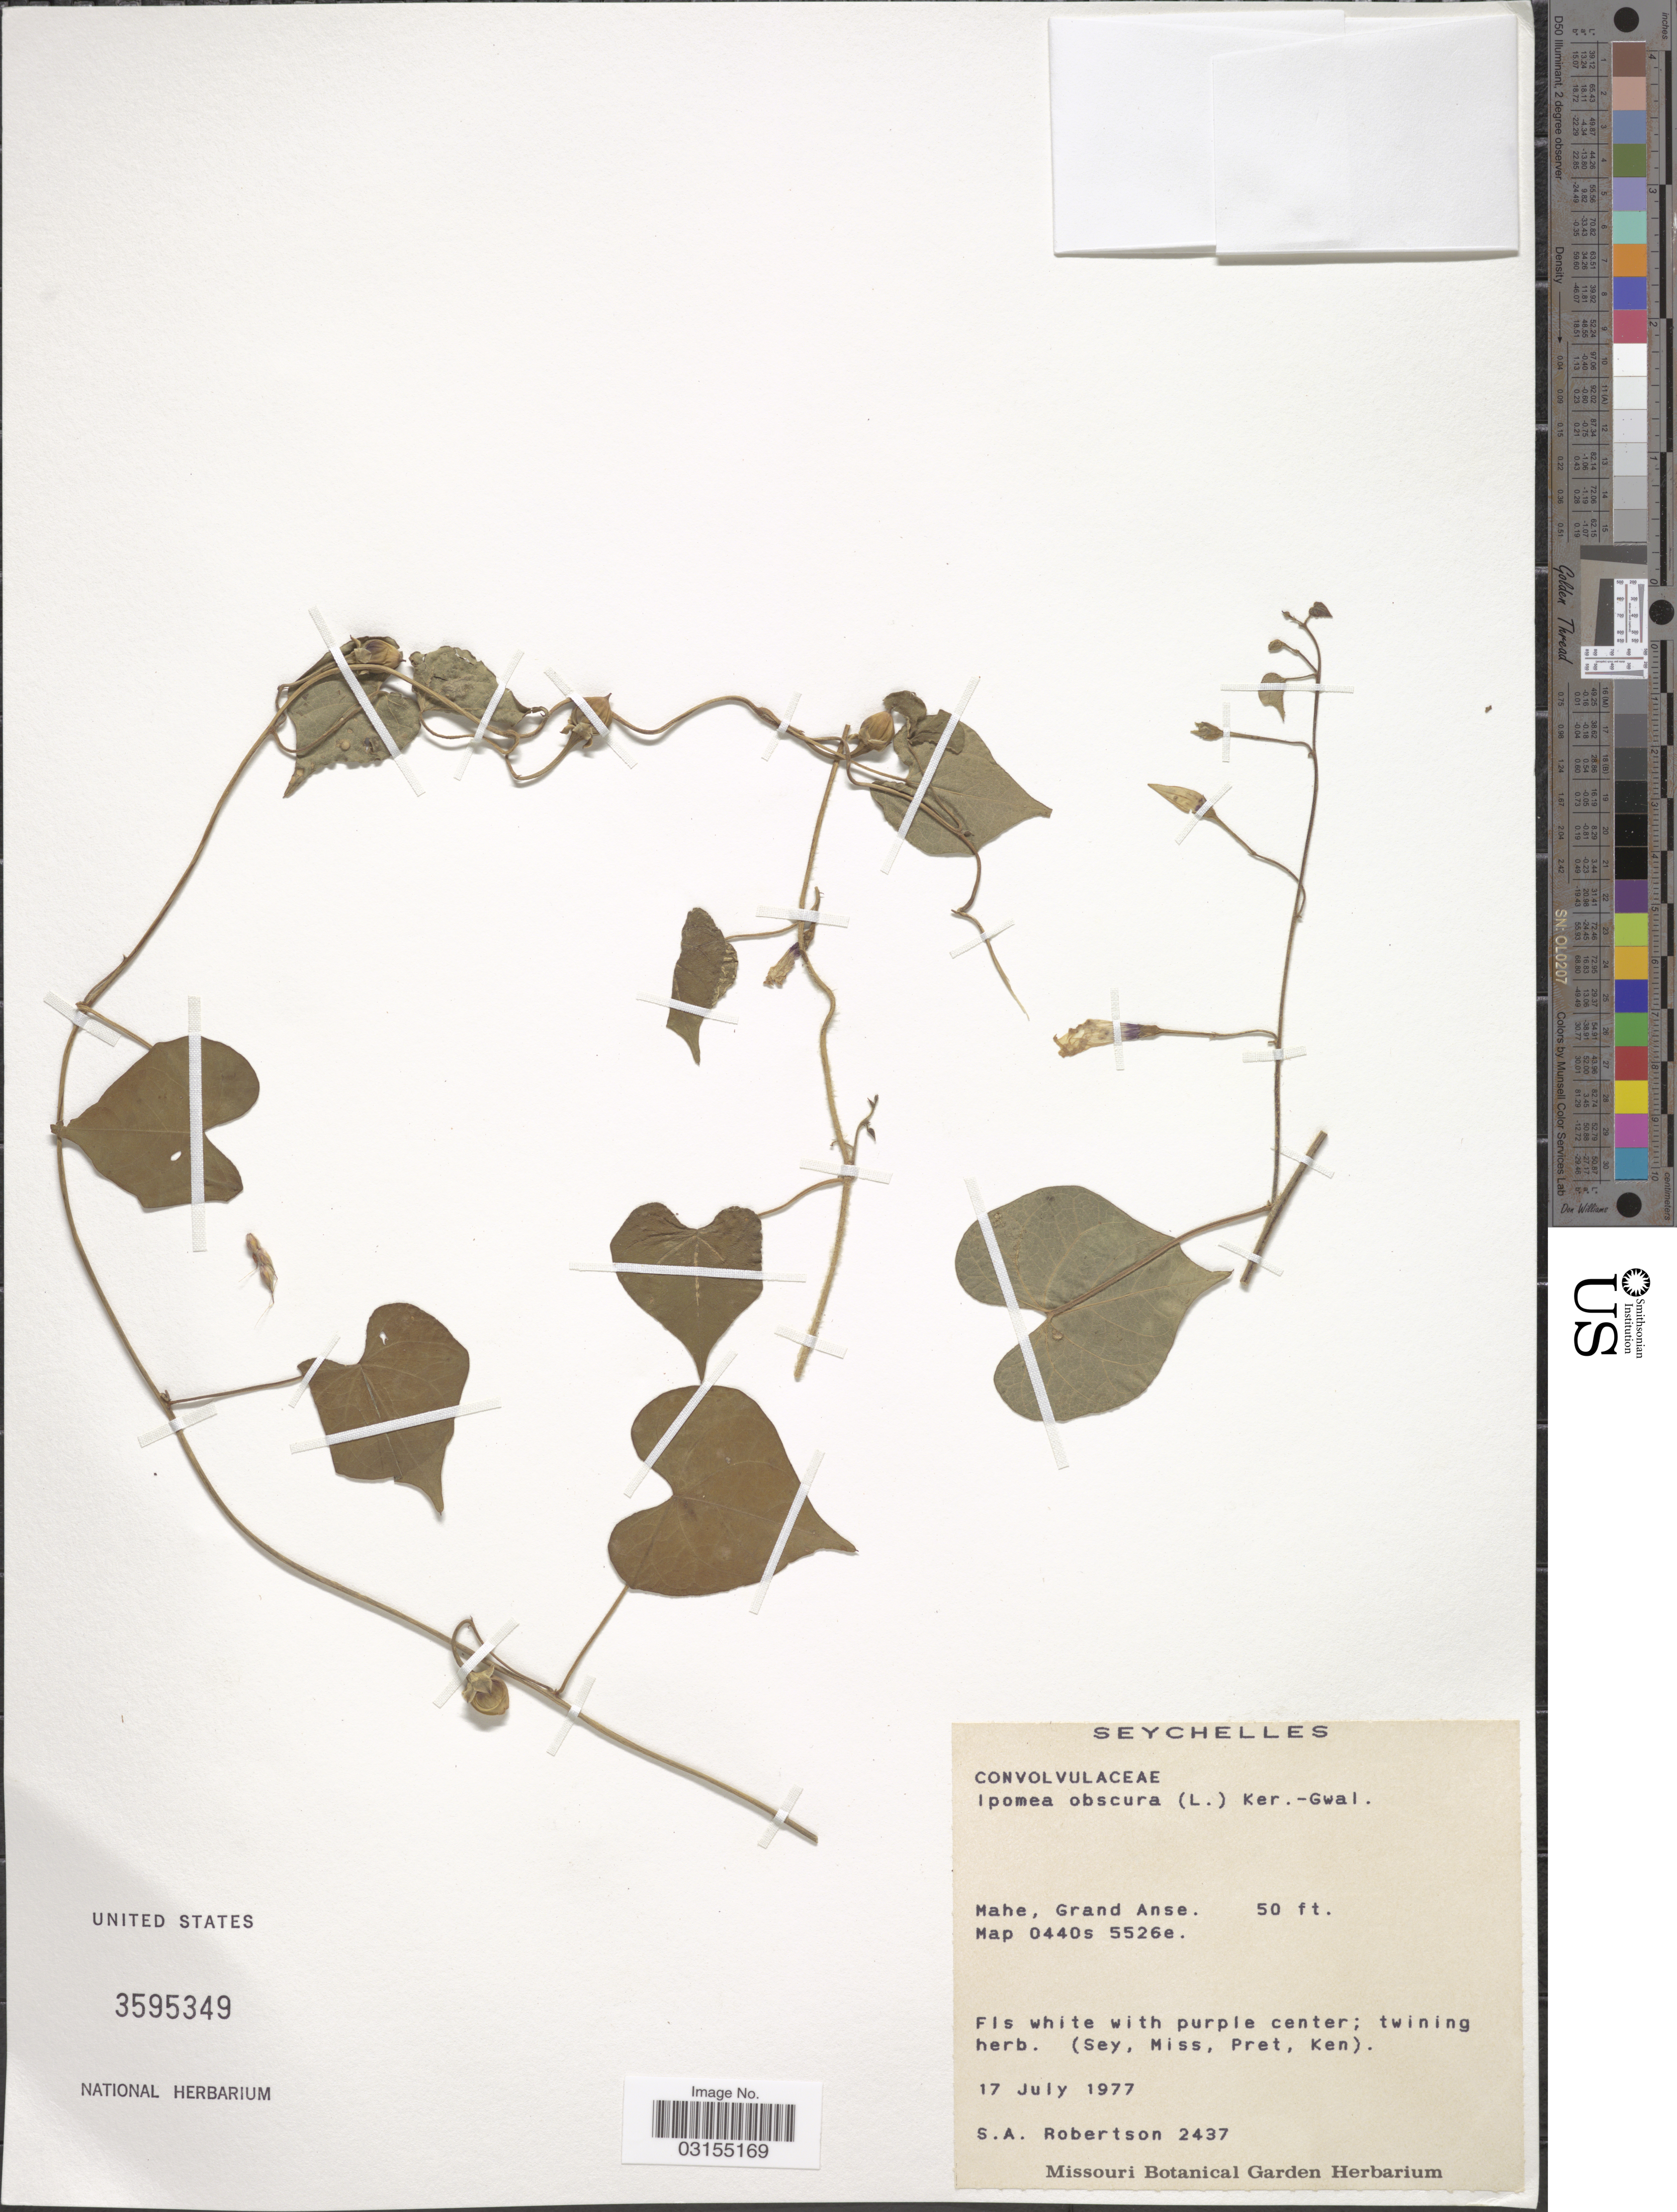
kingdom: Plantae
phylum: Tracheophyta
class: Magnoliopsida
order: Solanales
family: Convolvulaceae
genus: Ipomoea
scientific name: Ipomoea obscura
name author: (L.) Ker Gawl.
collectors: S. A. Robertson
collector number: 2437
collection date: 1977-07-17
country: Seychelles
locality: Mahe, Grand Anse.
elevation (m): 15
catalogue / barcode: US 3595349